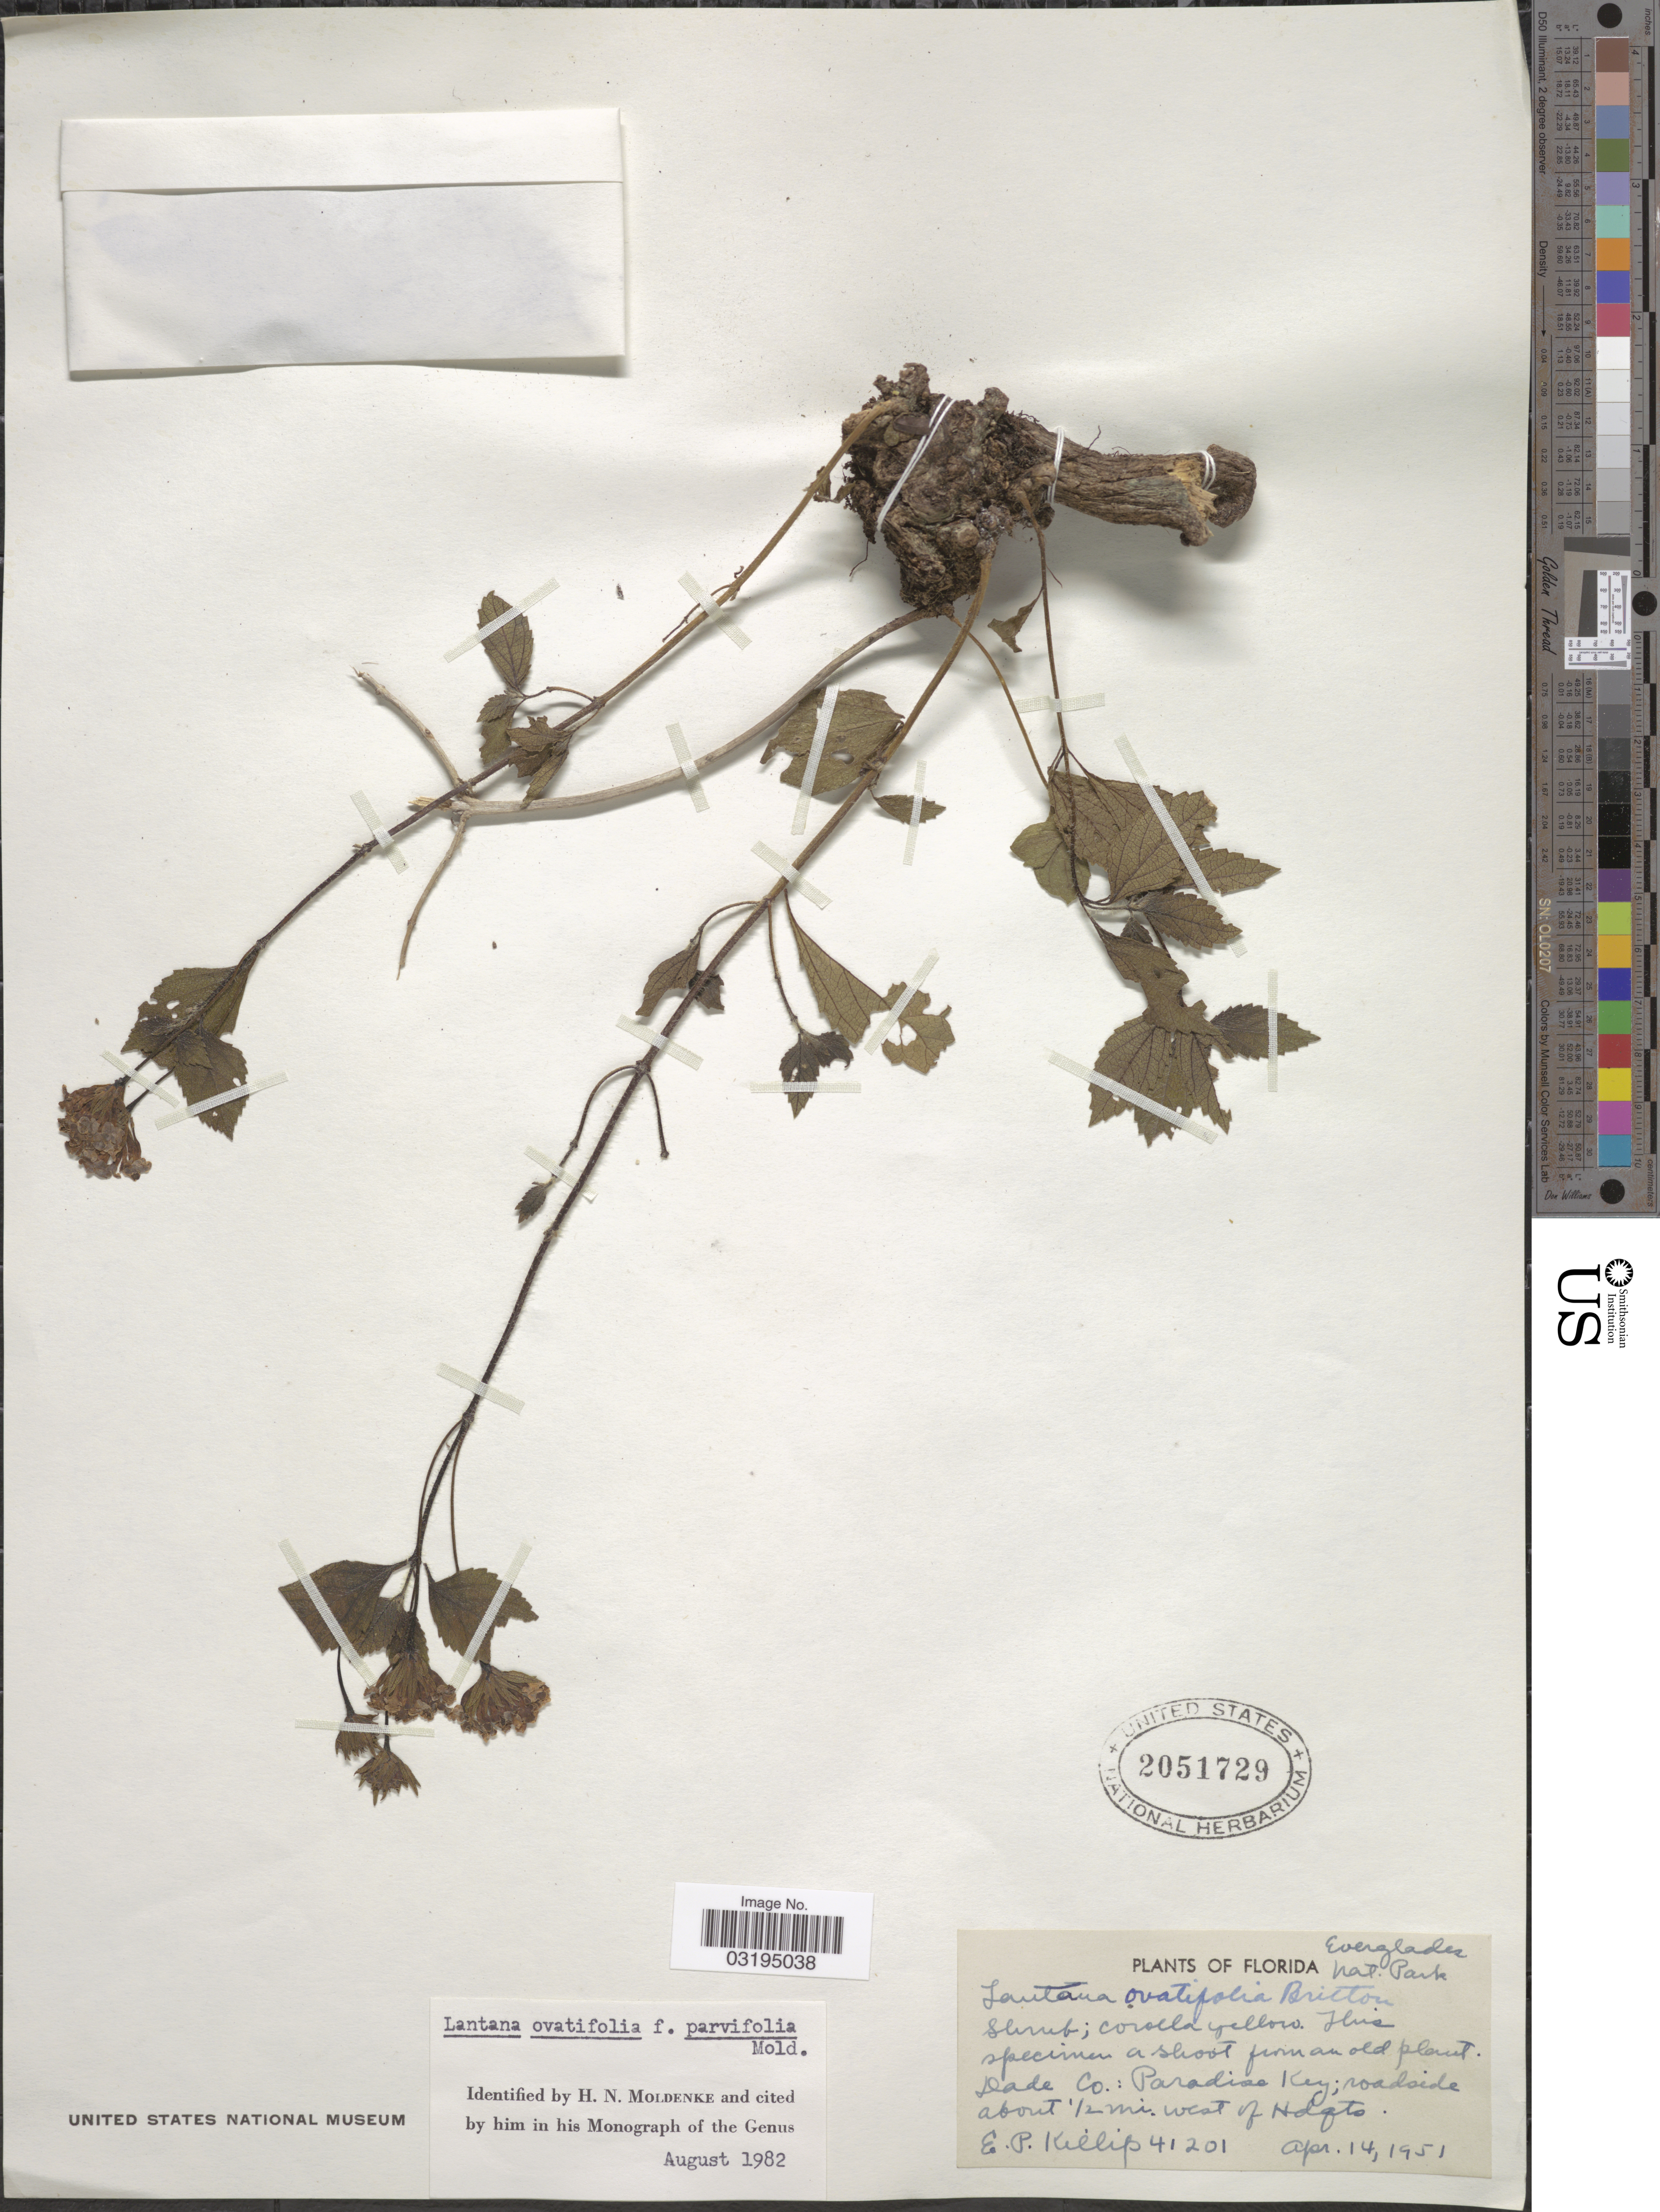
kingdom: Plantae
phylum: Tracheophyta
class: Magnoliopsida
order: Lamiales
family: Verbenaceae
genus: Lantana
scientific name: Lantana ovatifolia f. parvifolia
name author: Moldenke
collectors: E. P. Killip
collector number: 41201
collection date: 1951-04-14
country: United States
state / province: Florida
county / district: Dade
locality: Everglade Nat. Park, Dade Co.: Paradise Key; roadside about ½ mi. west of Hdgta.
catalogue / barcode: US 2051729